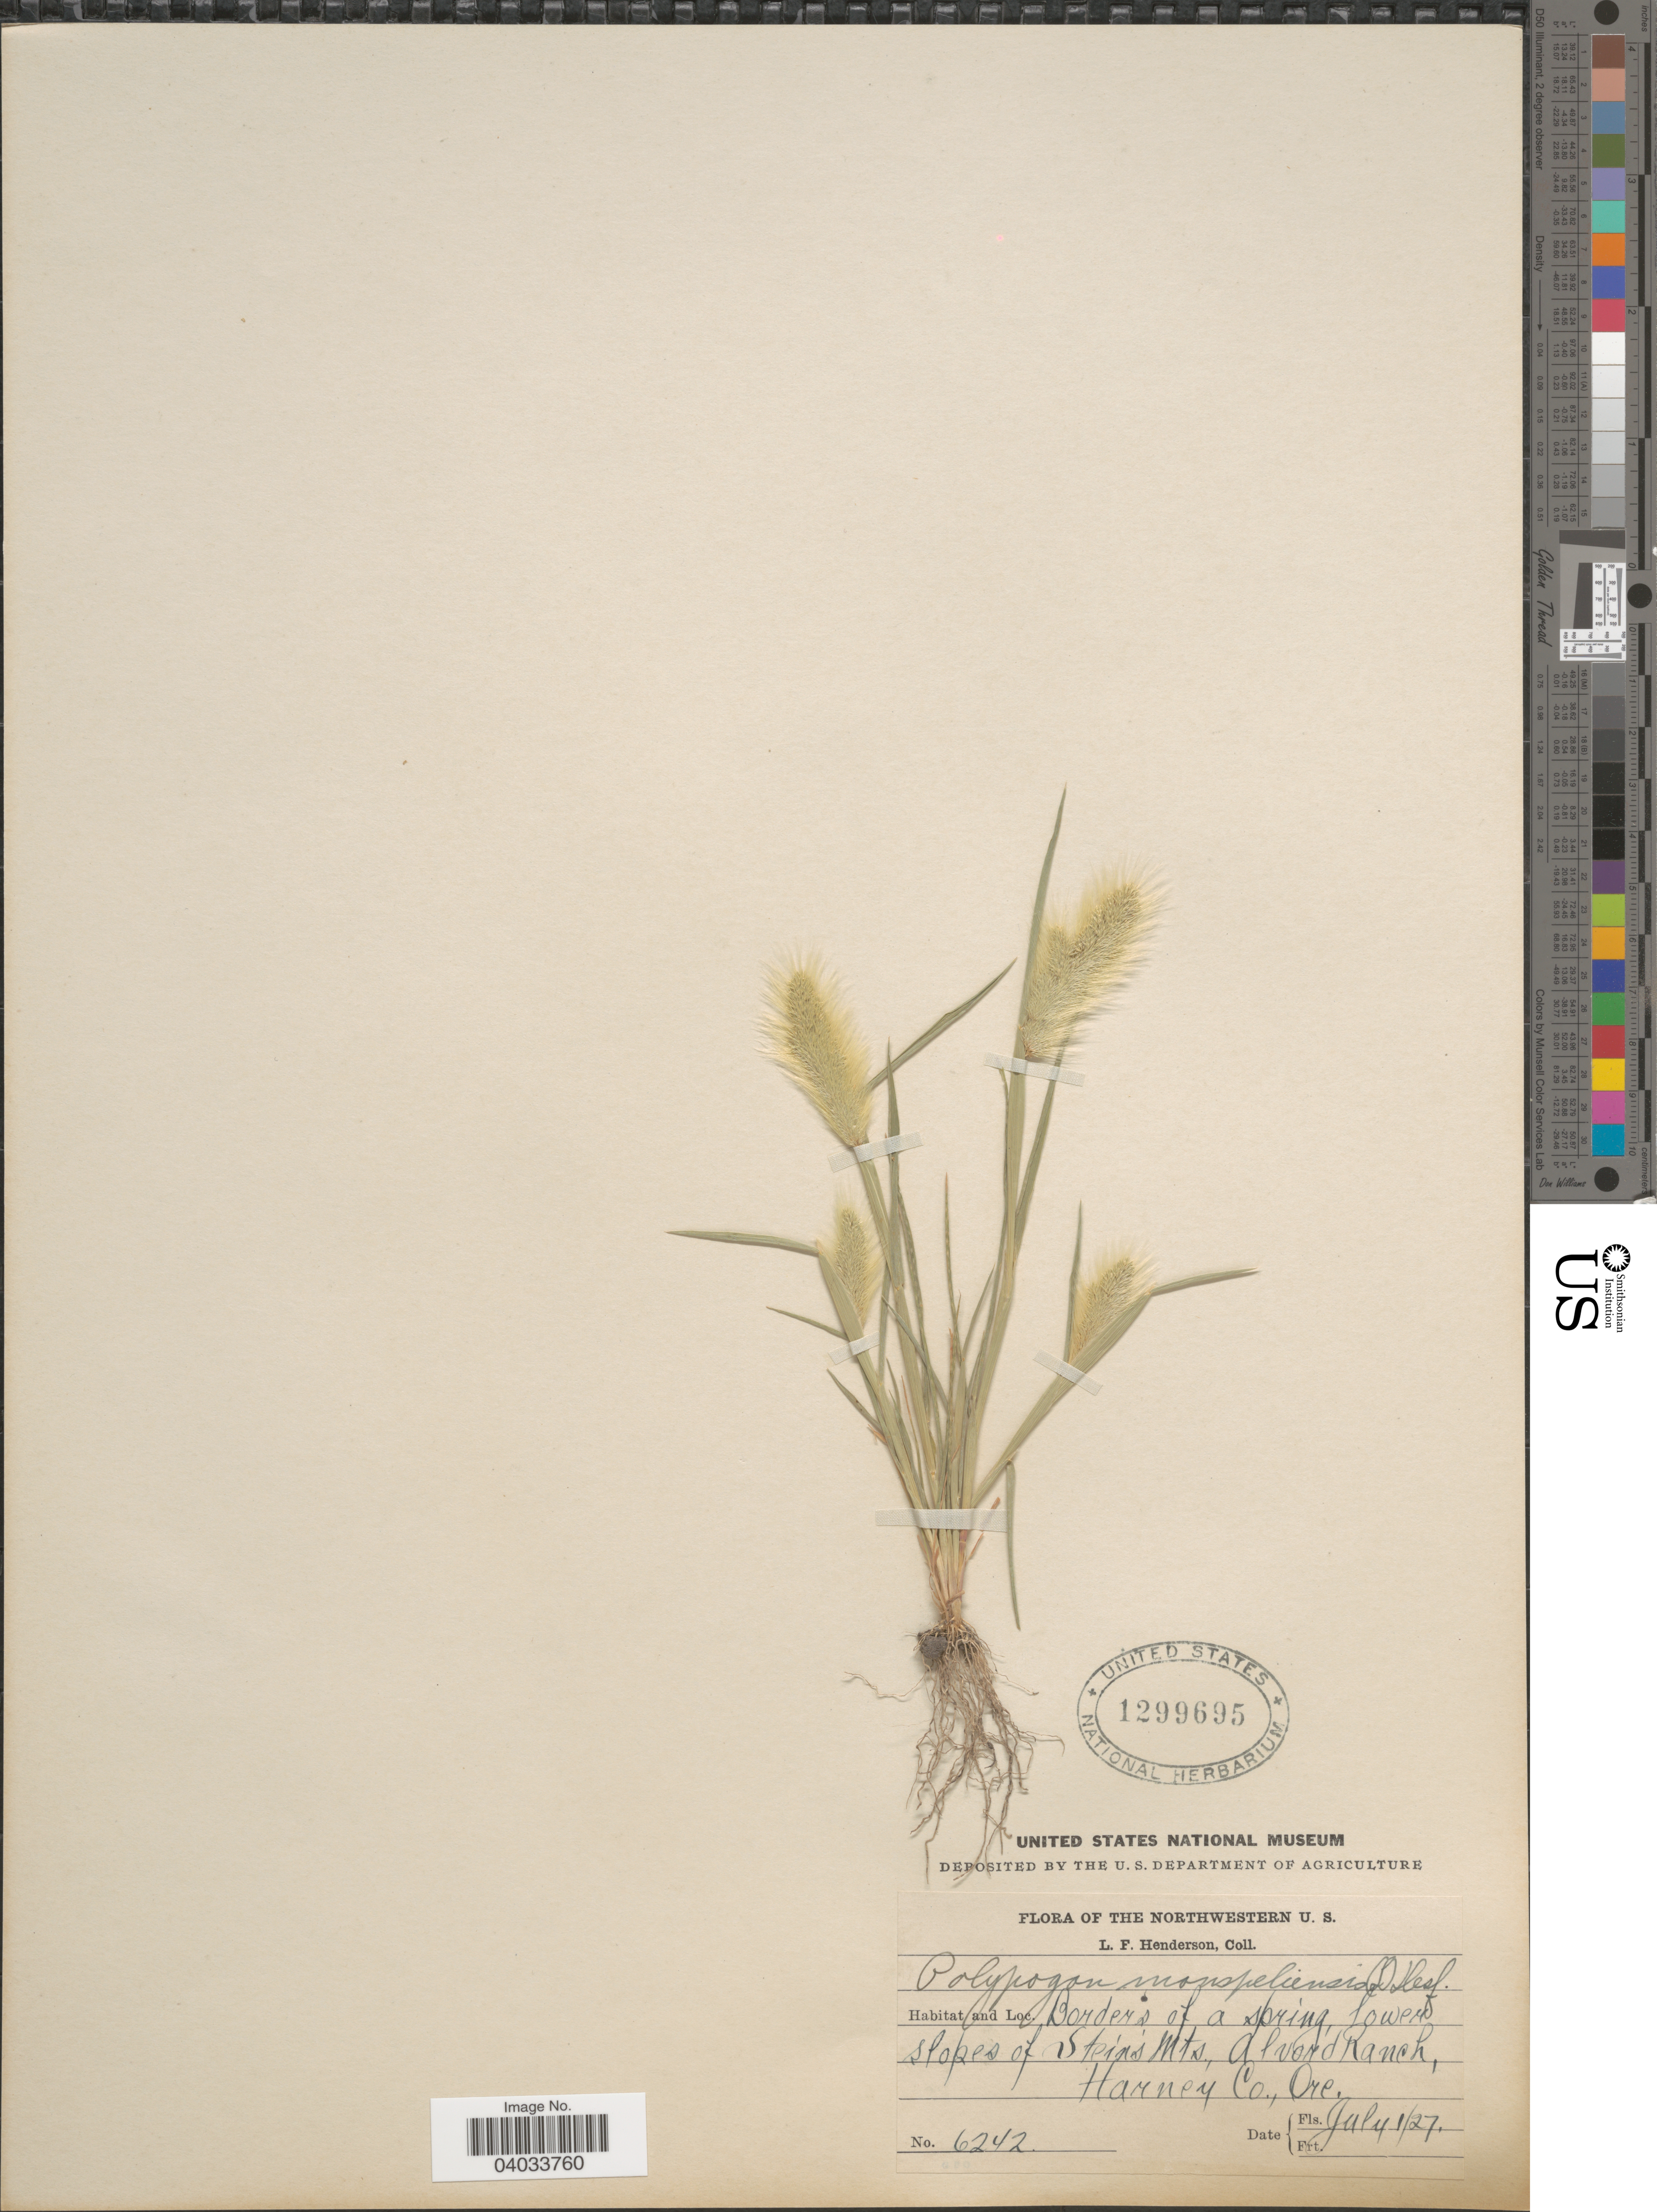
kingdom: Plantae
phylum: Tracheophyta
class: Liliopsida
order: Poales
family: Poaceae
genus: Polypogon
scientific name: Polypogon monspeliensis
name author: (L.) Desf.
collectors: L. Henderson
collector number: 6242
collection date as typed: Transcribed d/m/y: 1/7/27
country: United States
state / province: Oregon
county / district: Harney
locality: Northwestern U. S. Borders of a spring, lower slopes of Stein's Mts., Alvord Ranch, Harney Co.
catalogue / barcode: US 1299695